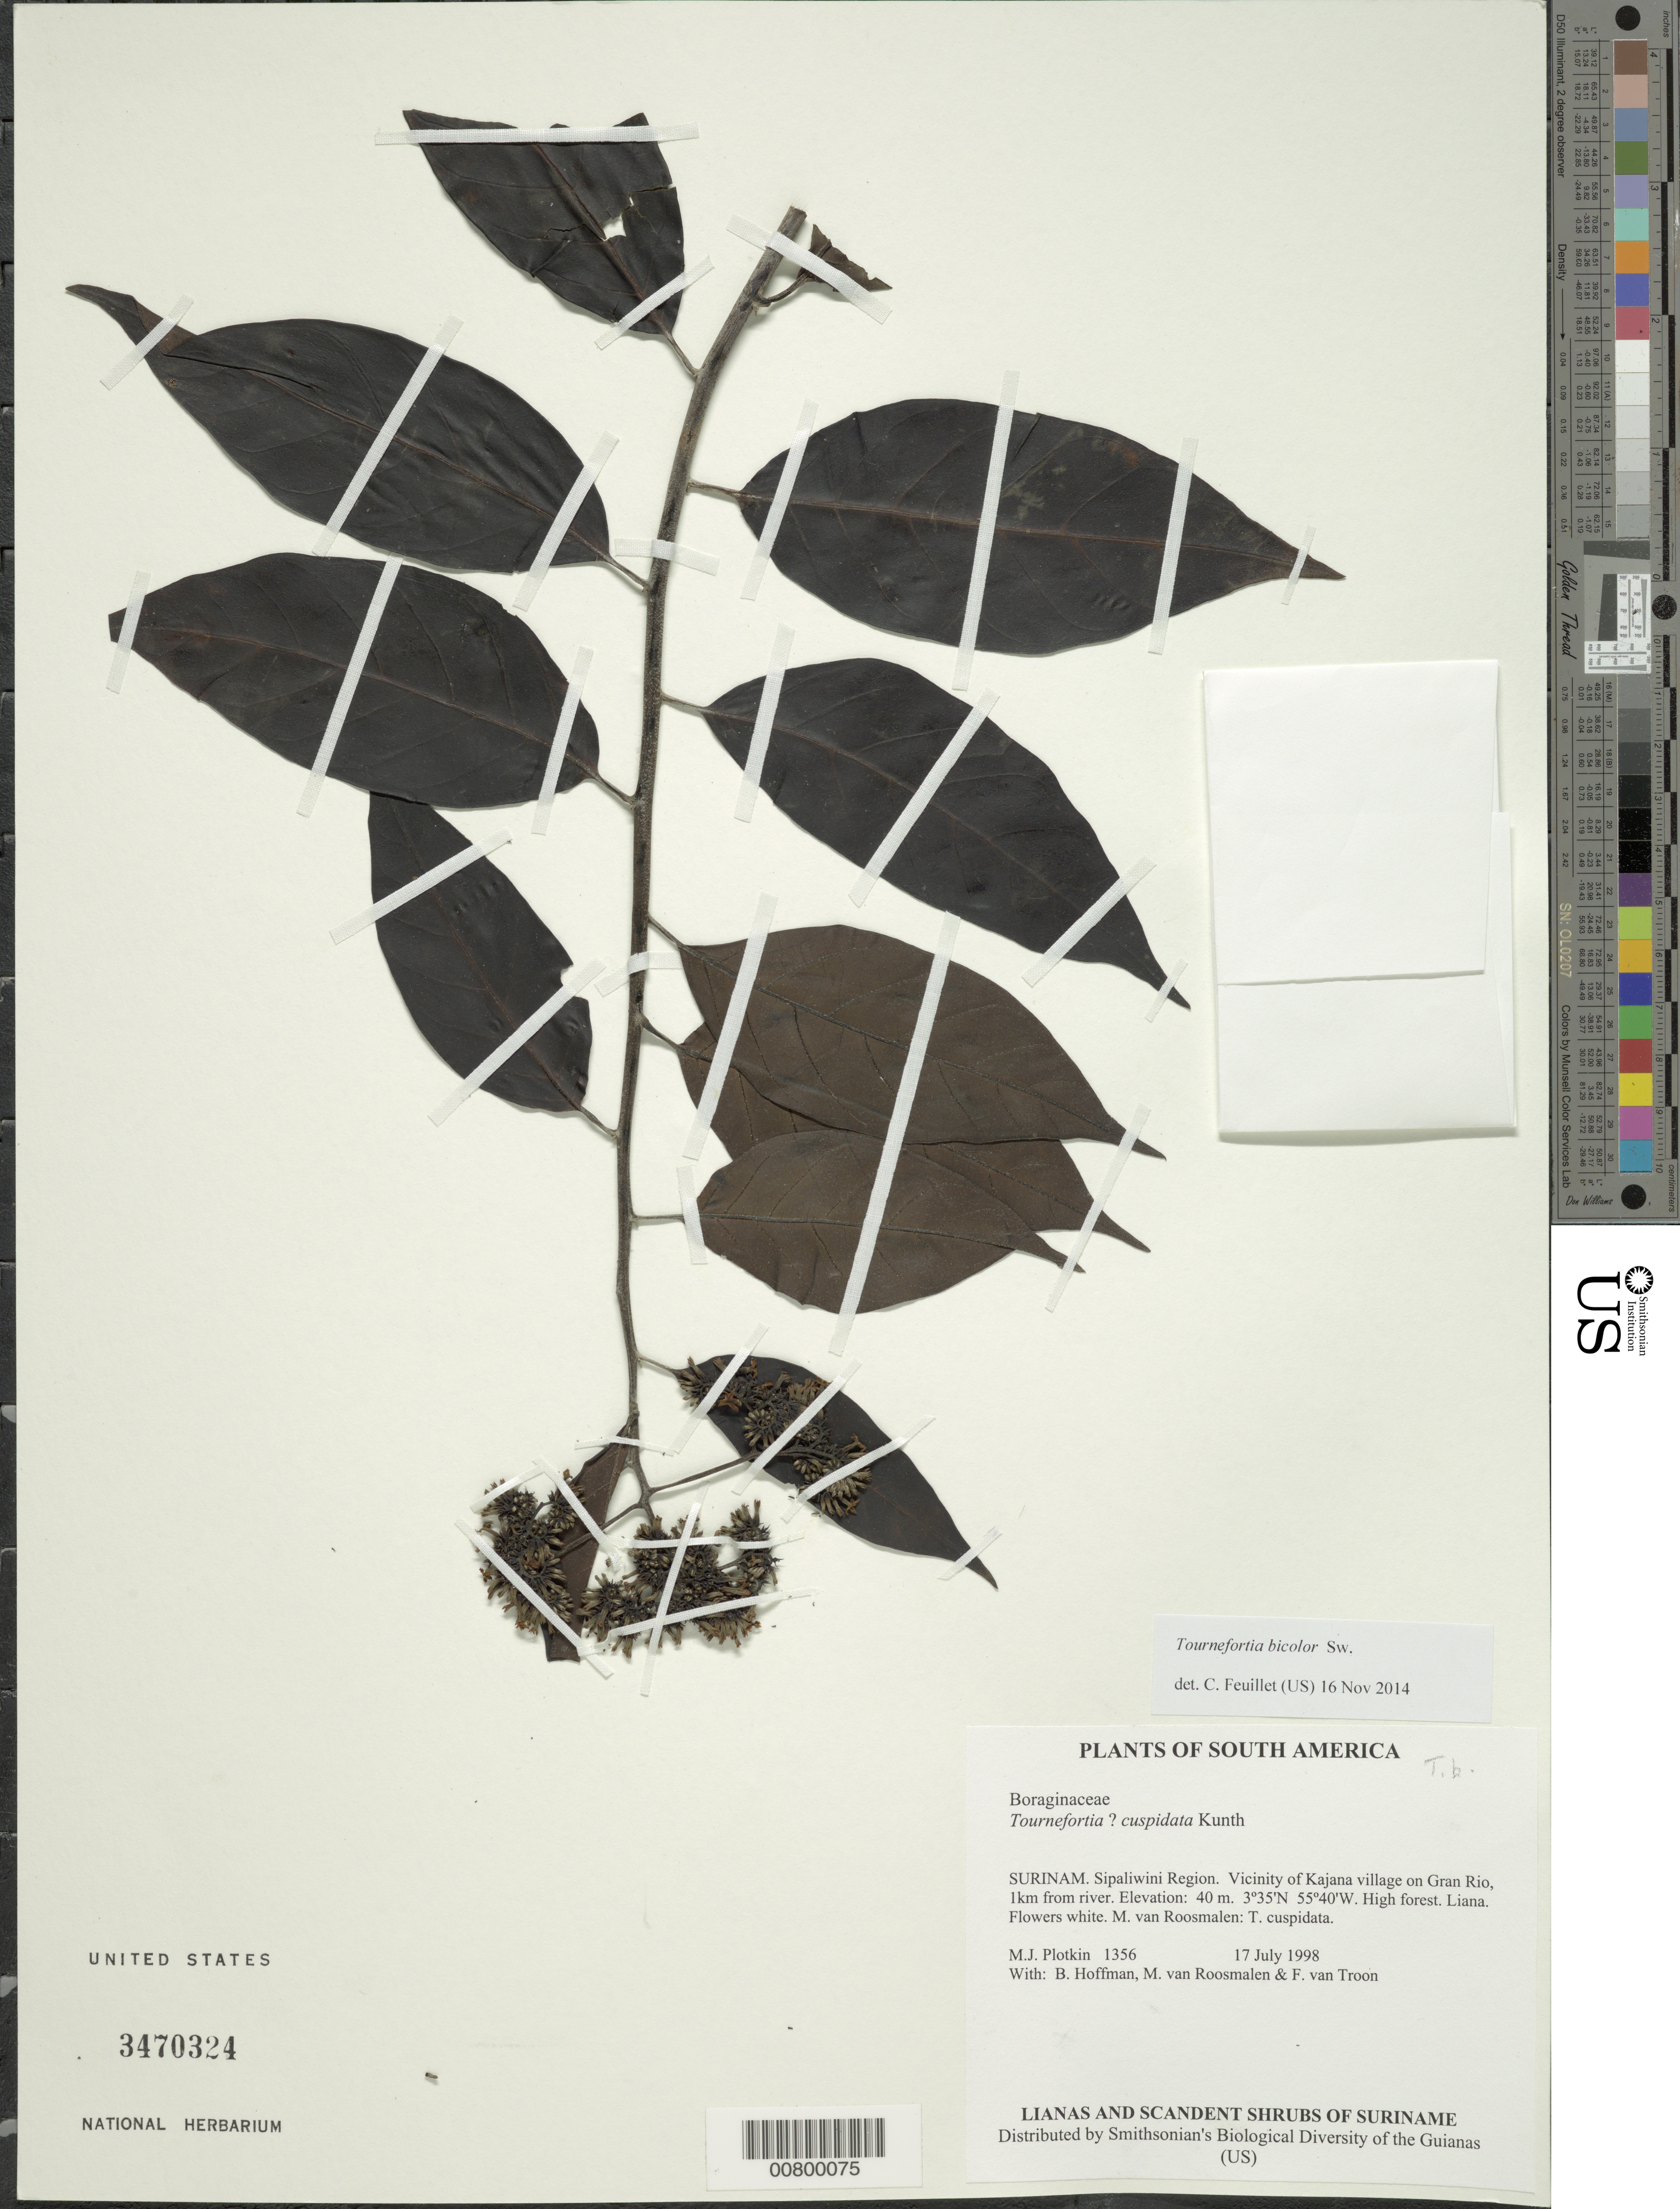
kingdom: Plantae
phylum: Tracheophyta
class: Magnoliopsida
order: Boraginales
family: Heliotropiaceae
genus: Tournefortia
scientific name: Tournefortia bicolor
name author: Sw.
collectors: M. Plotkin, B. Hoffman, M. G. M. v. Roosmalen & F. Van Troon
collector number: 1356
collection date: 1998-07-17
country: Suriname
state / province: Sipaliwini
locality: Vicinity of Kajana village on Gran Rio, 1km from river.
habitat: High forest.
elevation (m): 40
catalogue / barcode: US 3470324